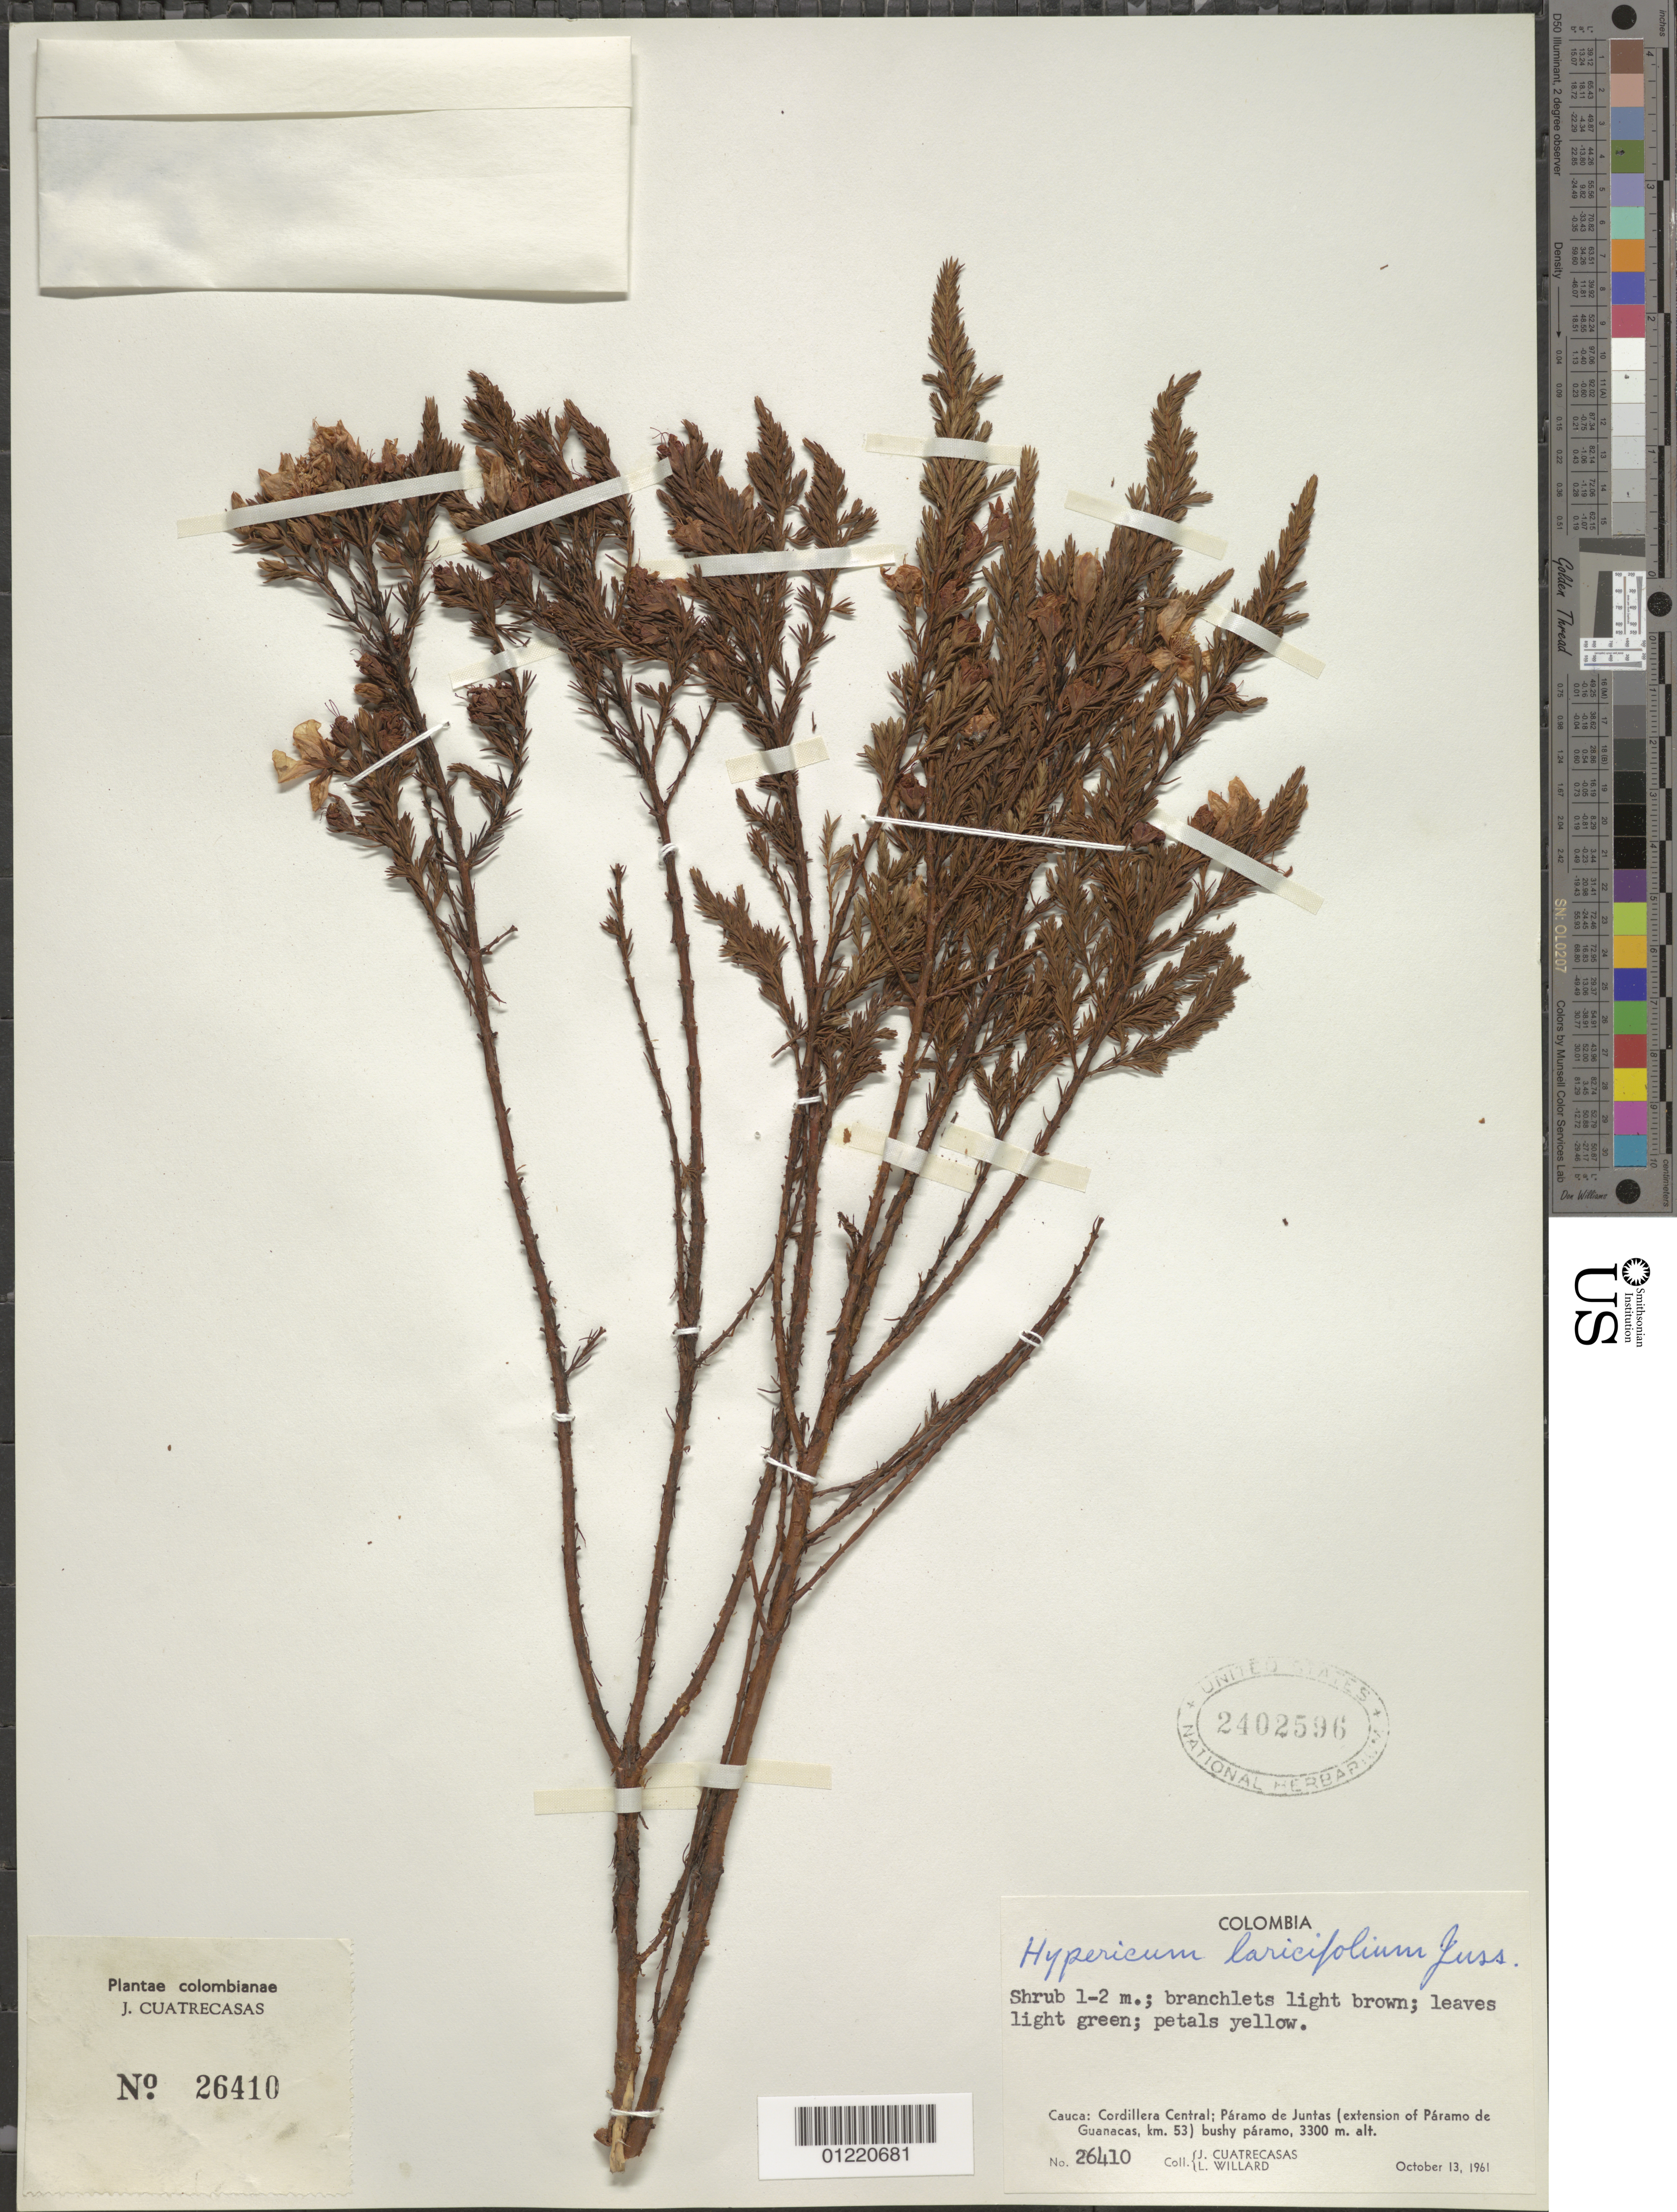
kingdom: Plantae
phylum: Tracheophyta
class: Magnoliopsida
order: Malpighiales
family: Hypericaceae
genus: Hypericum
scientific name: Hypericum laricifolium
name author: Juss.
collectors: J. Cuatrecasas & L. Willard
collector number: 26410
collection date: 1961-10-13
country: Colombia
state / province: Cauca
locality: Cordillera central: Páramo de Juntas (extension of Páramo de Guanacas, km. 53).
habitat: bushy paramo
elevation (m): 3300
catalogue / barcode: US 2402596